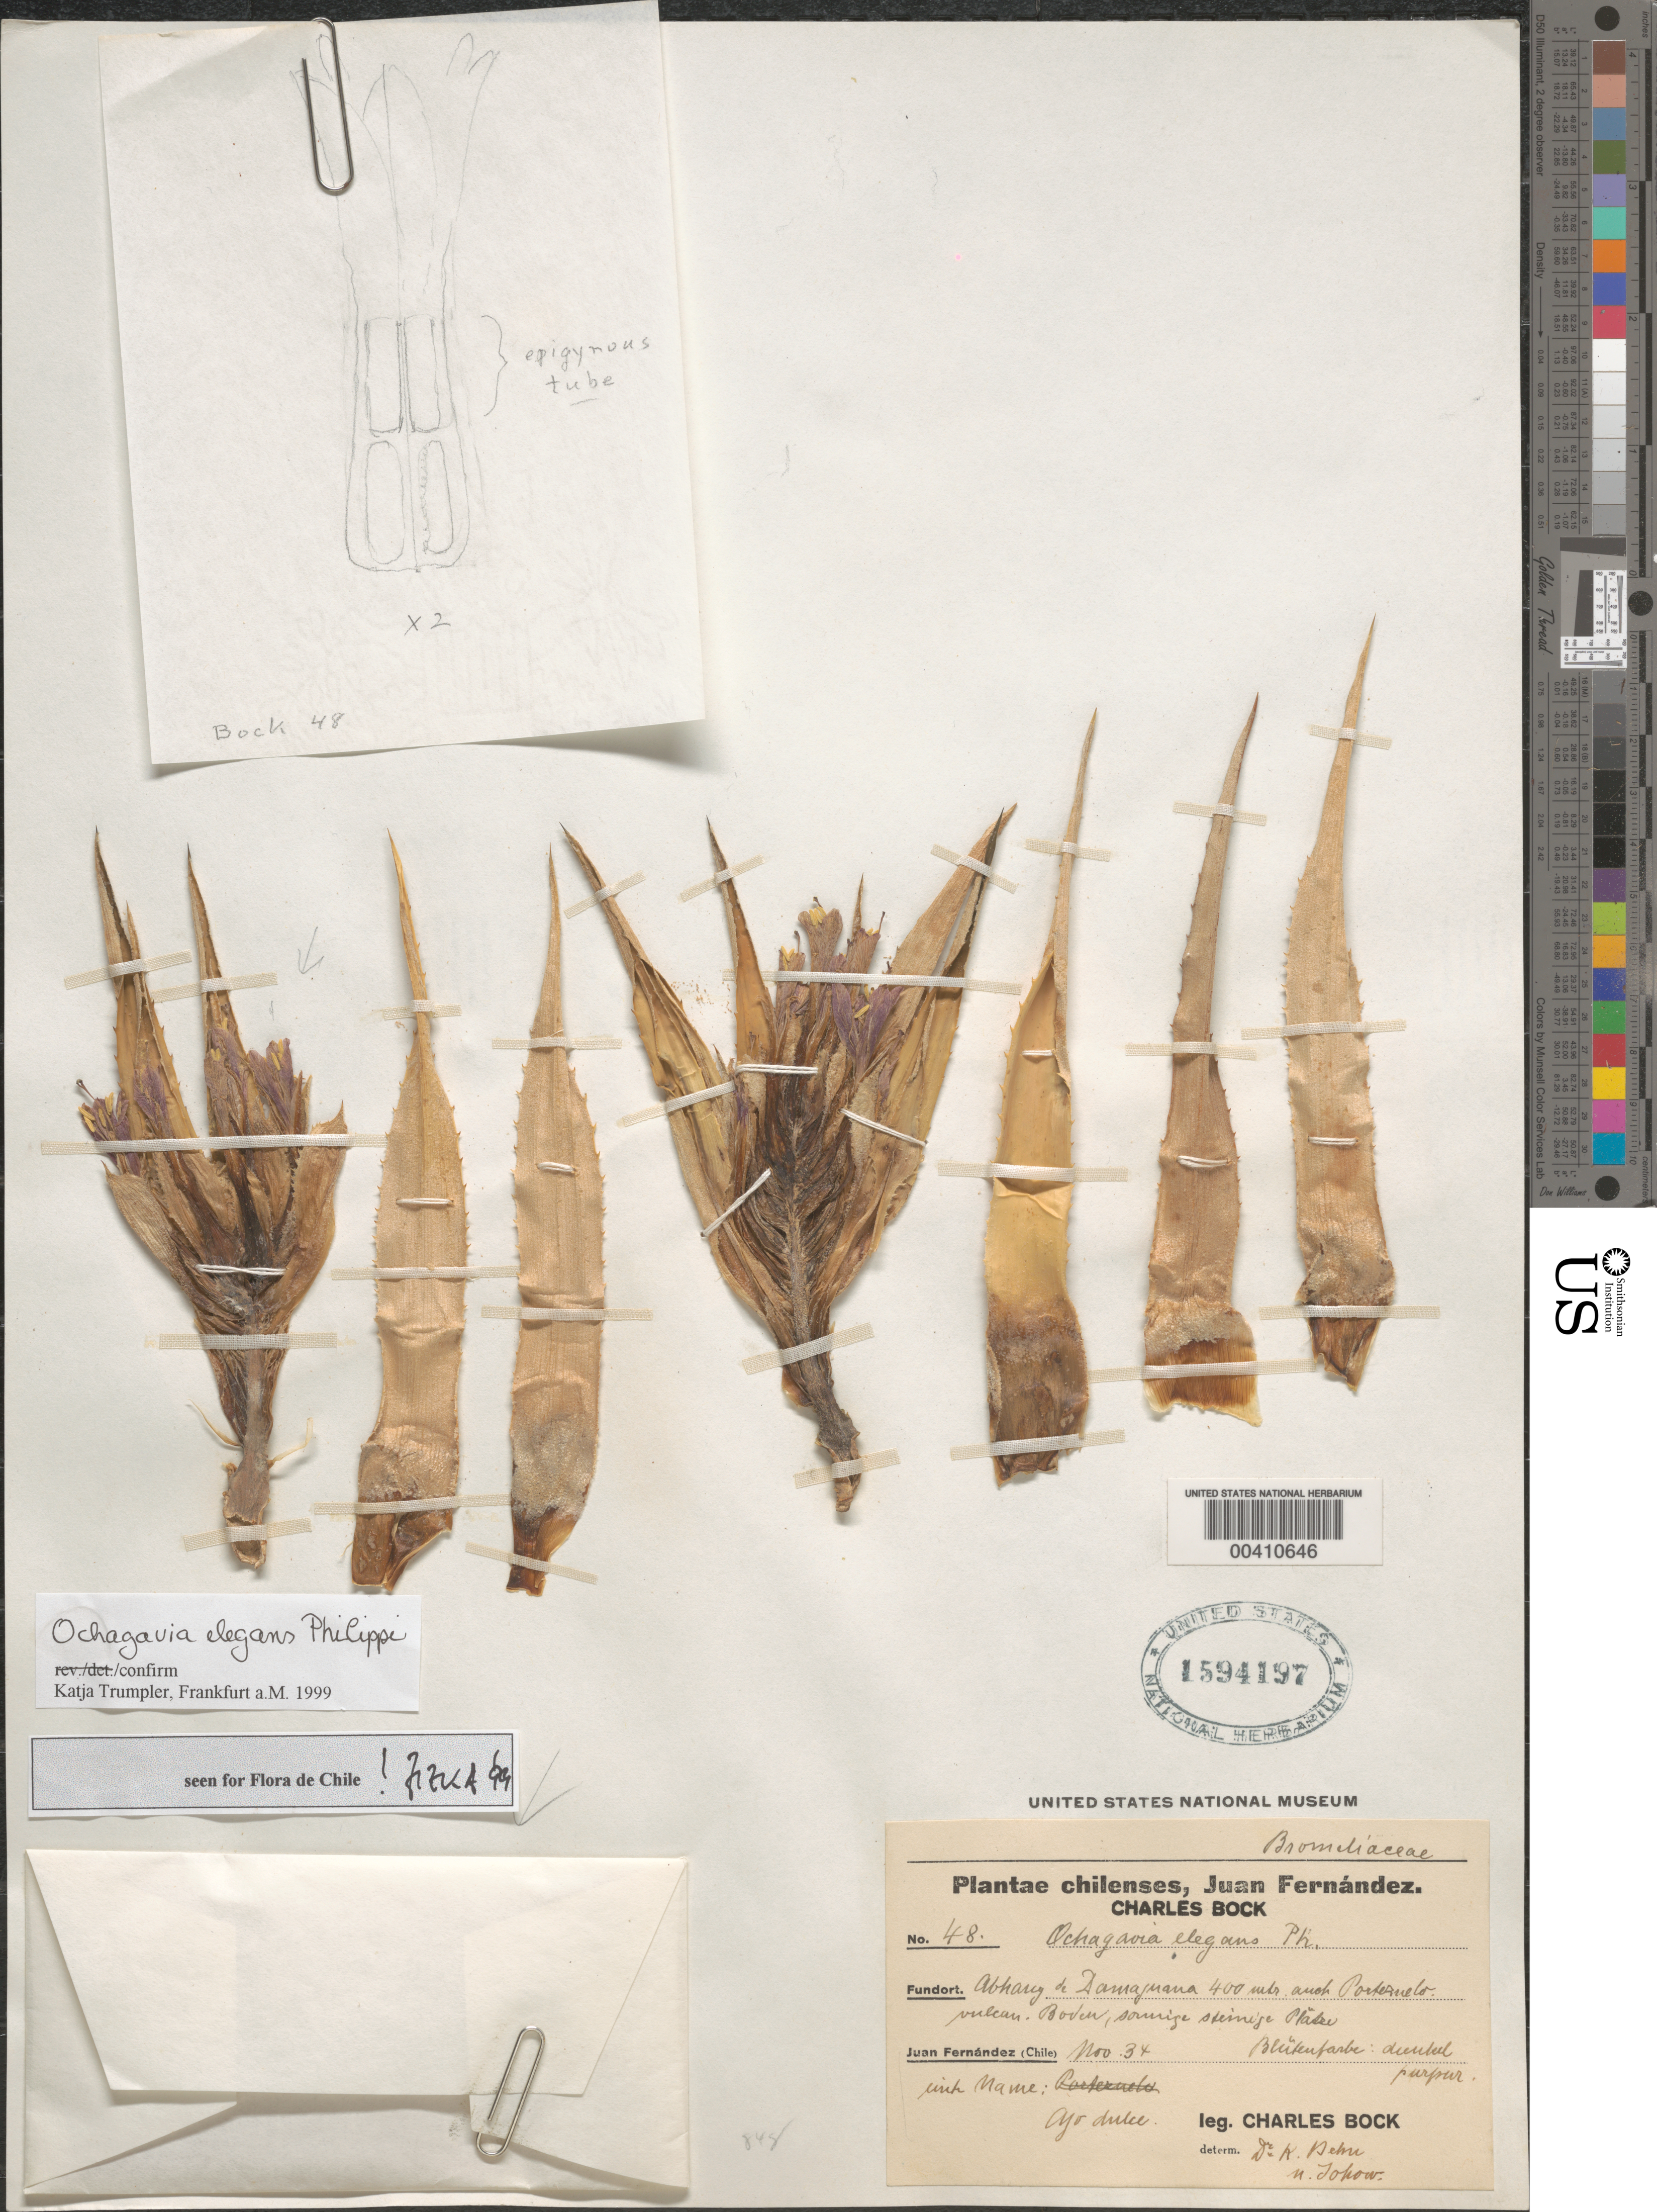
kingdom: Plantae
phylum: Tracheophyta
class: Liliopsida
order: Poales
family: Bromeliaceae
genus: Ochagavia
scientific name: Ochagavia elegans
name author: Phil.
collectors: C. Bock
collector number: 48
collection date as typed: Nov 1934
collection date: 1934-11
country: Chile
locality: Juan fernandez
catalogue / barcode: US 1594197